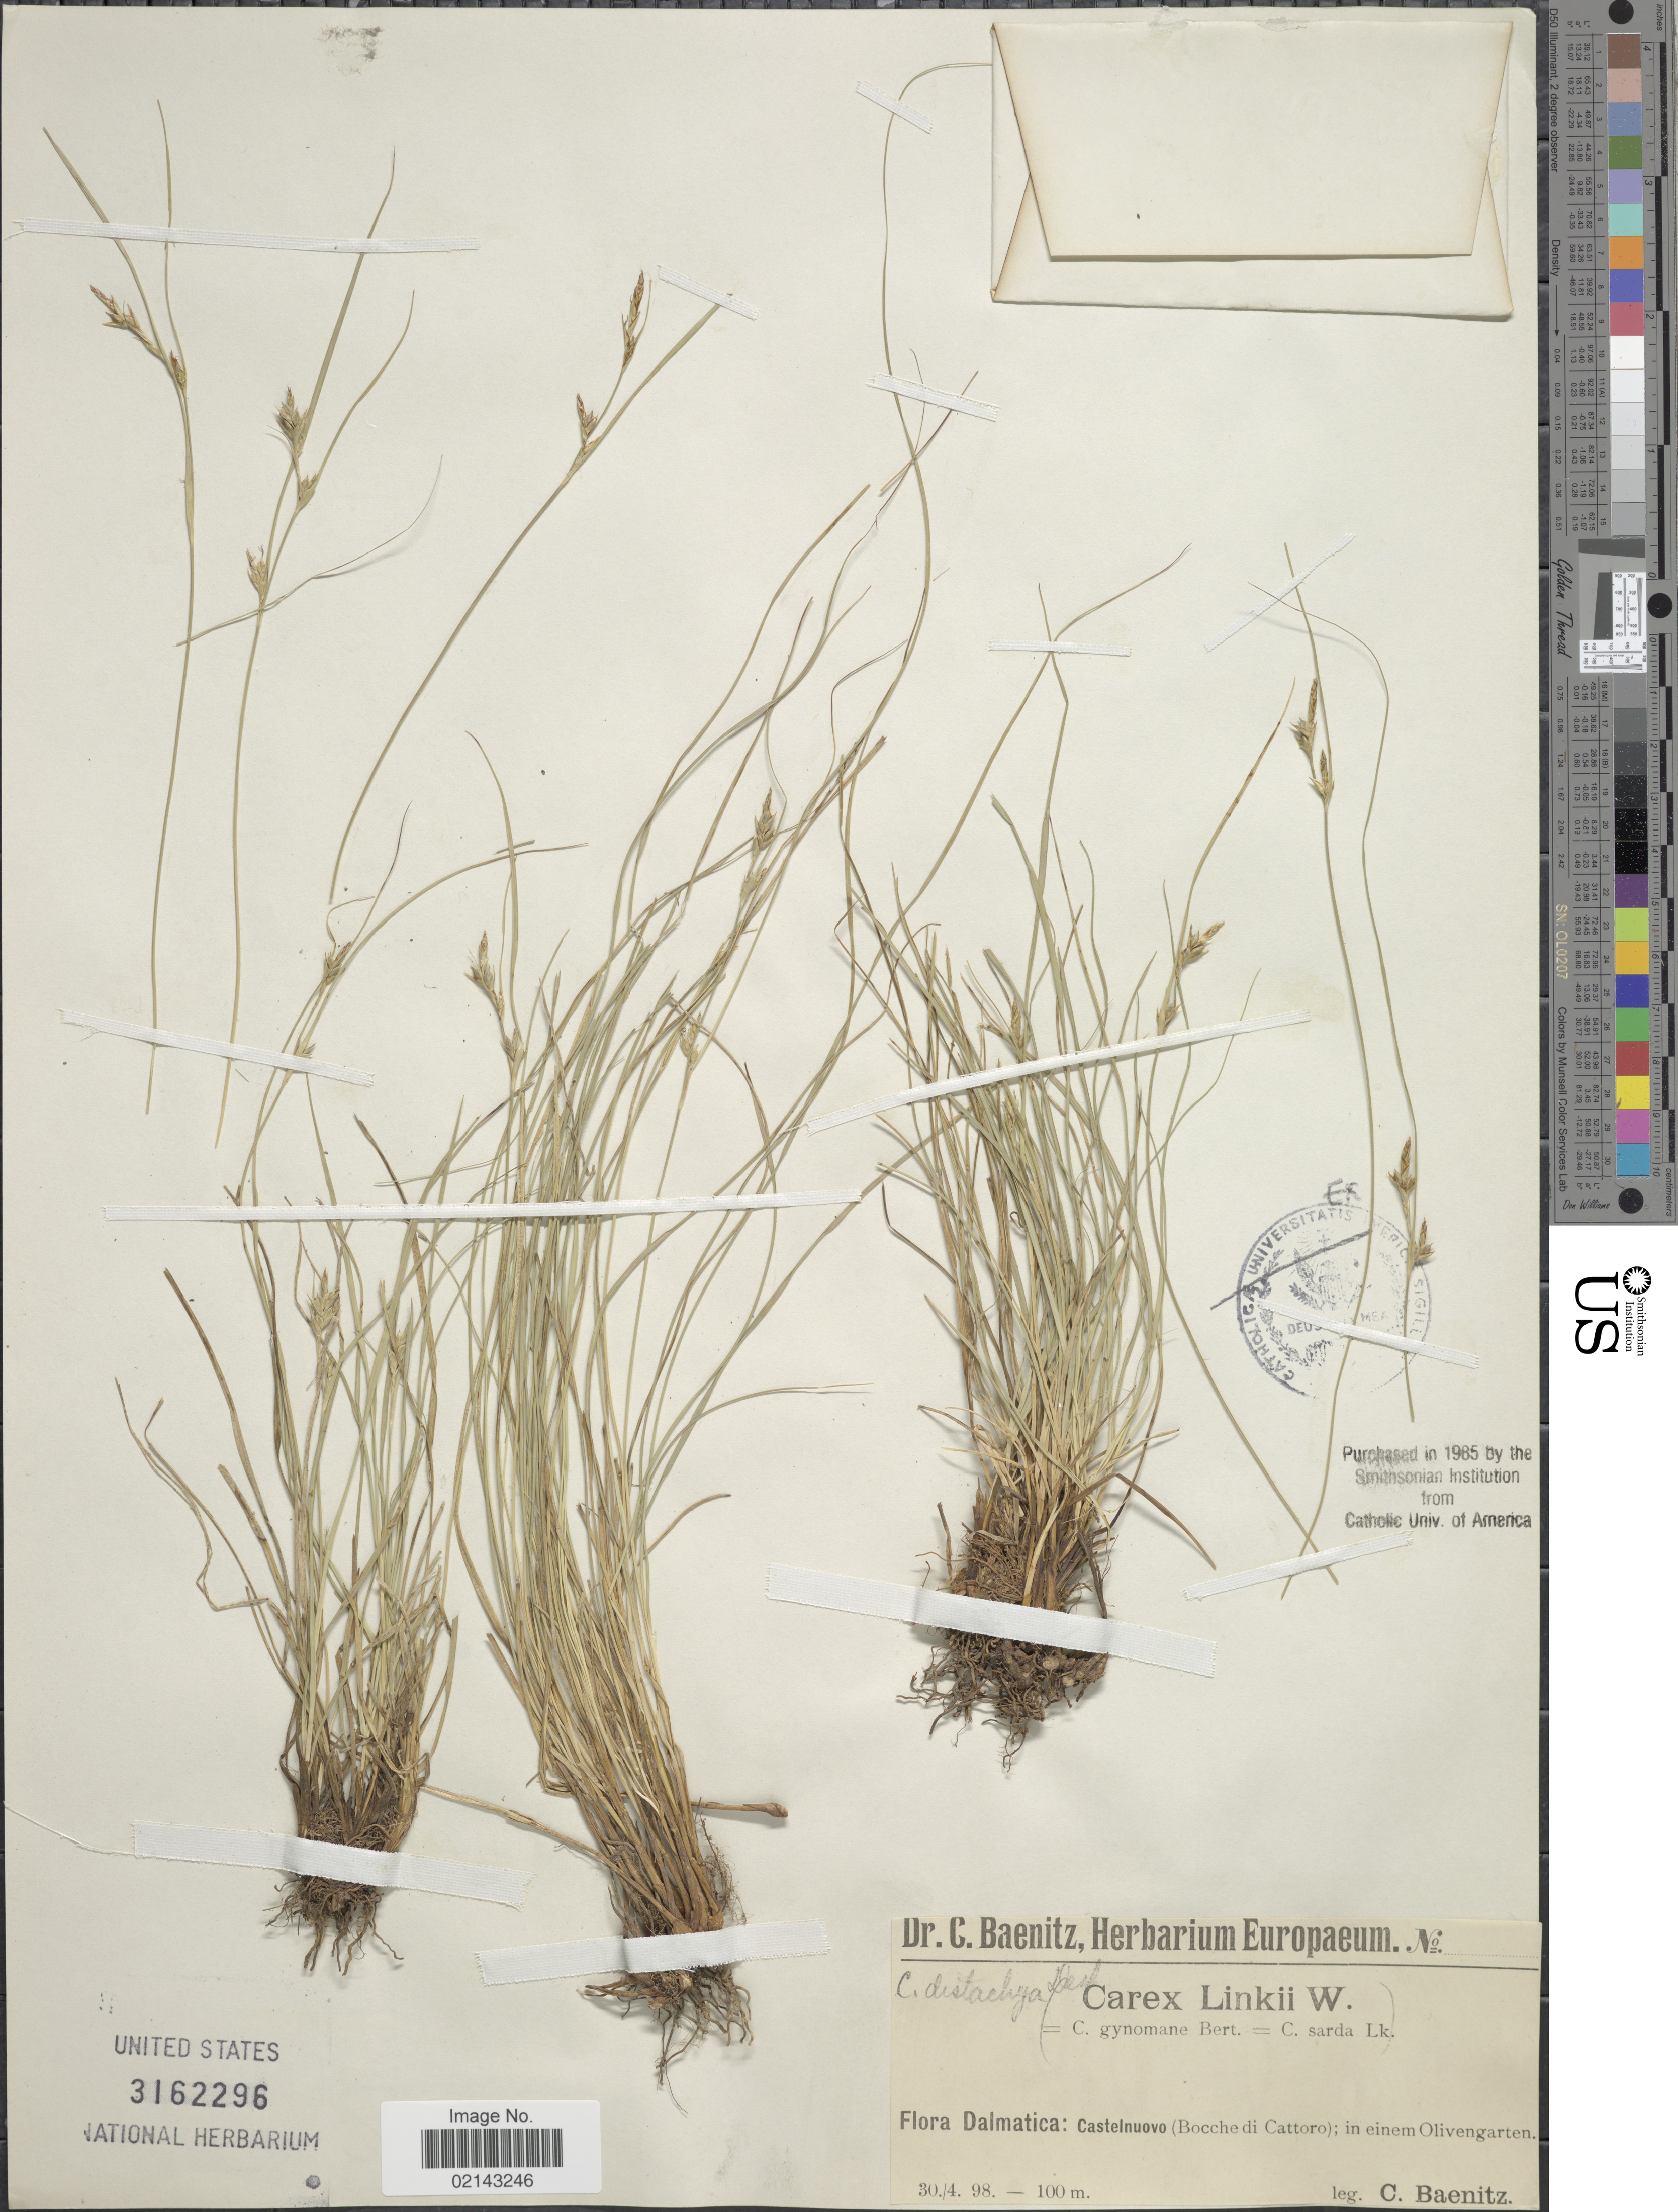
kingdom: Plantae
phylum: Tracheophyta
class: Liliopsida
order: Poales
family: Cyperaceae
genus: Carex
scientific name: Carex distachya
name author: Desf.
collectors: C. G. Baenitz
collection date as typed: Transcribed d/m/y: 30/4/98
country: Croatia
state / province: Split-Dalmatia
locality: Dalmatica: Castelnuovo (Bocche di Cattoro); in einem Olivengarten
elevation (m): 100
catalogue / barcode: US 3162296